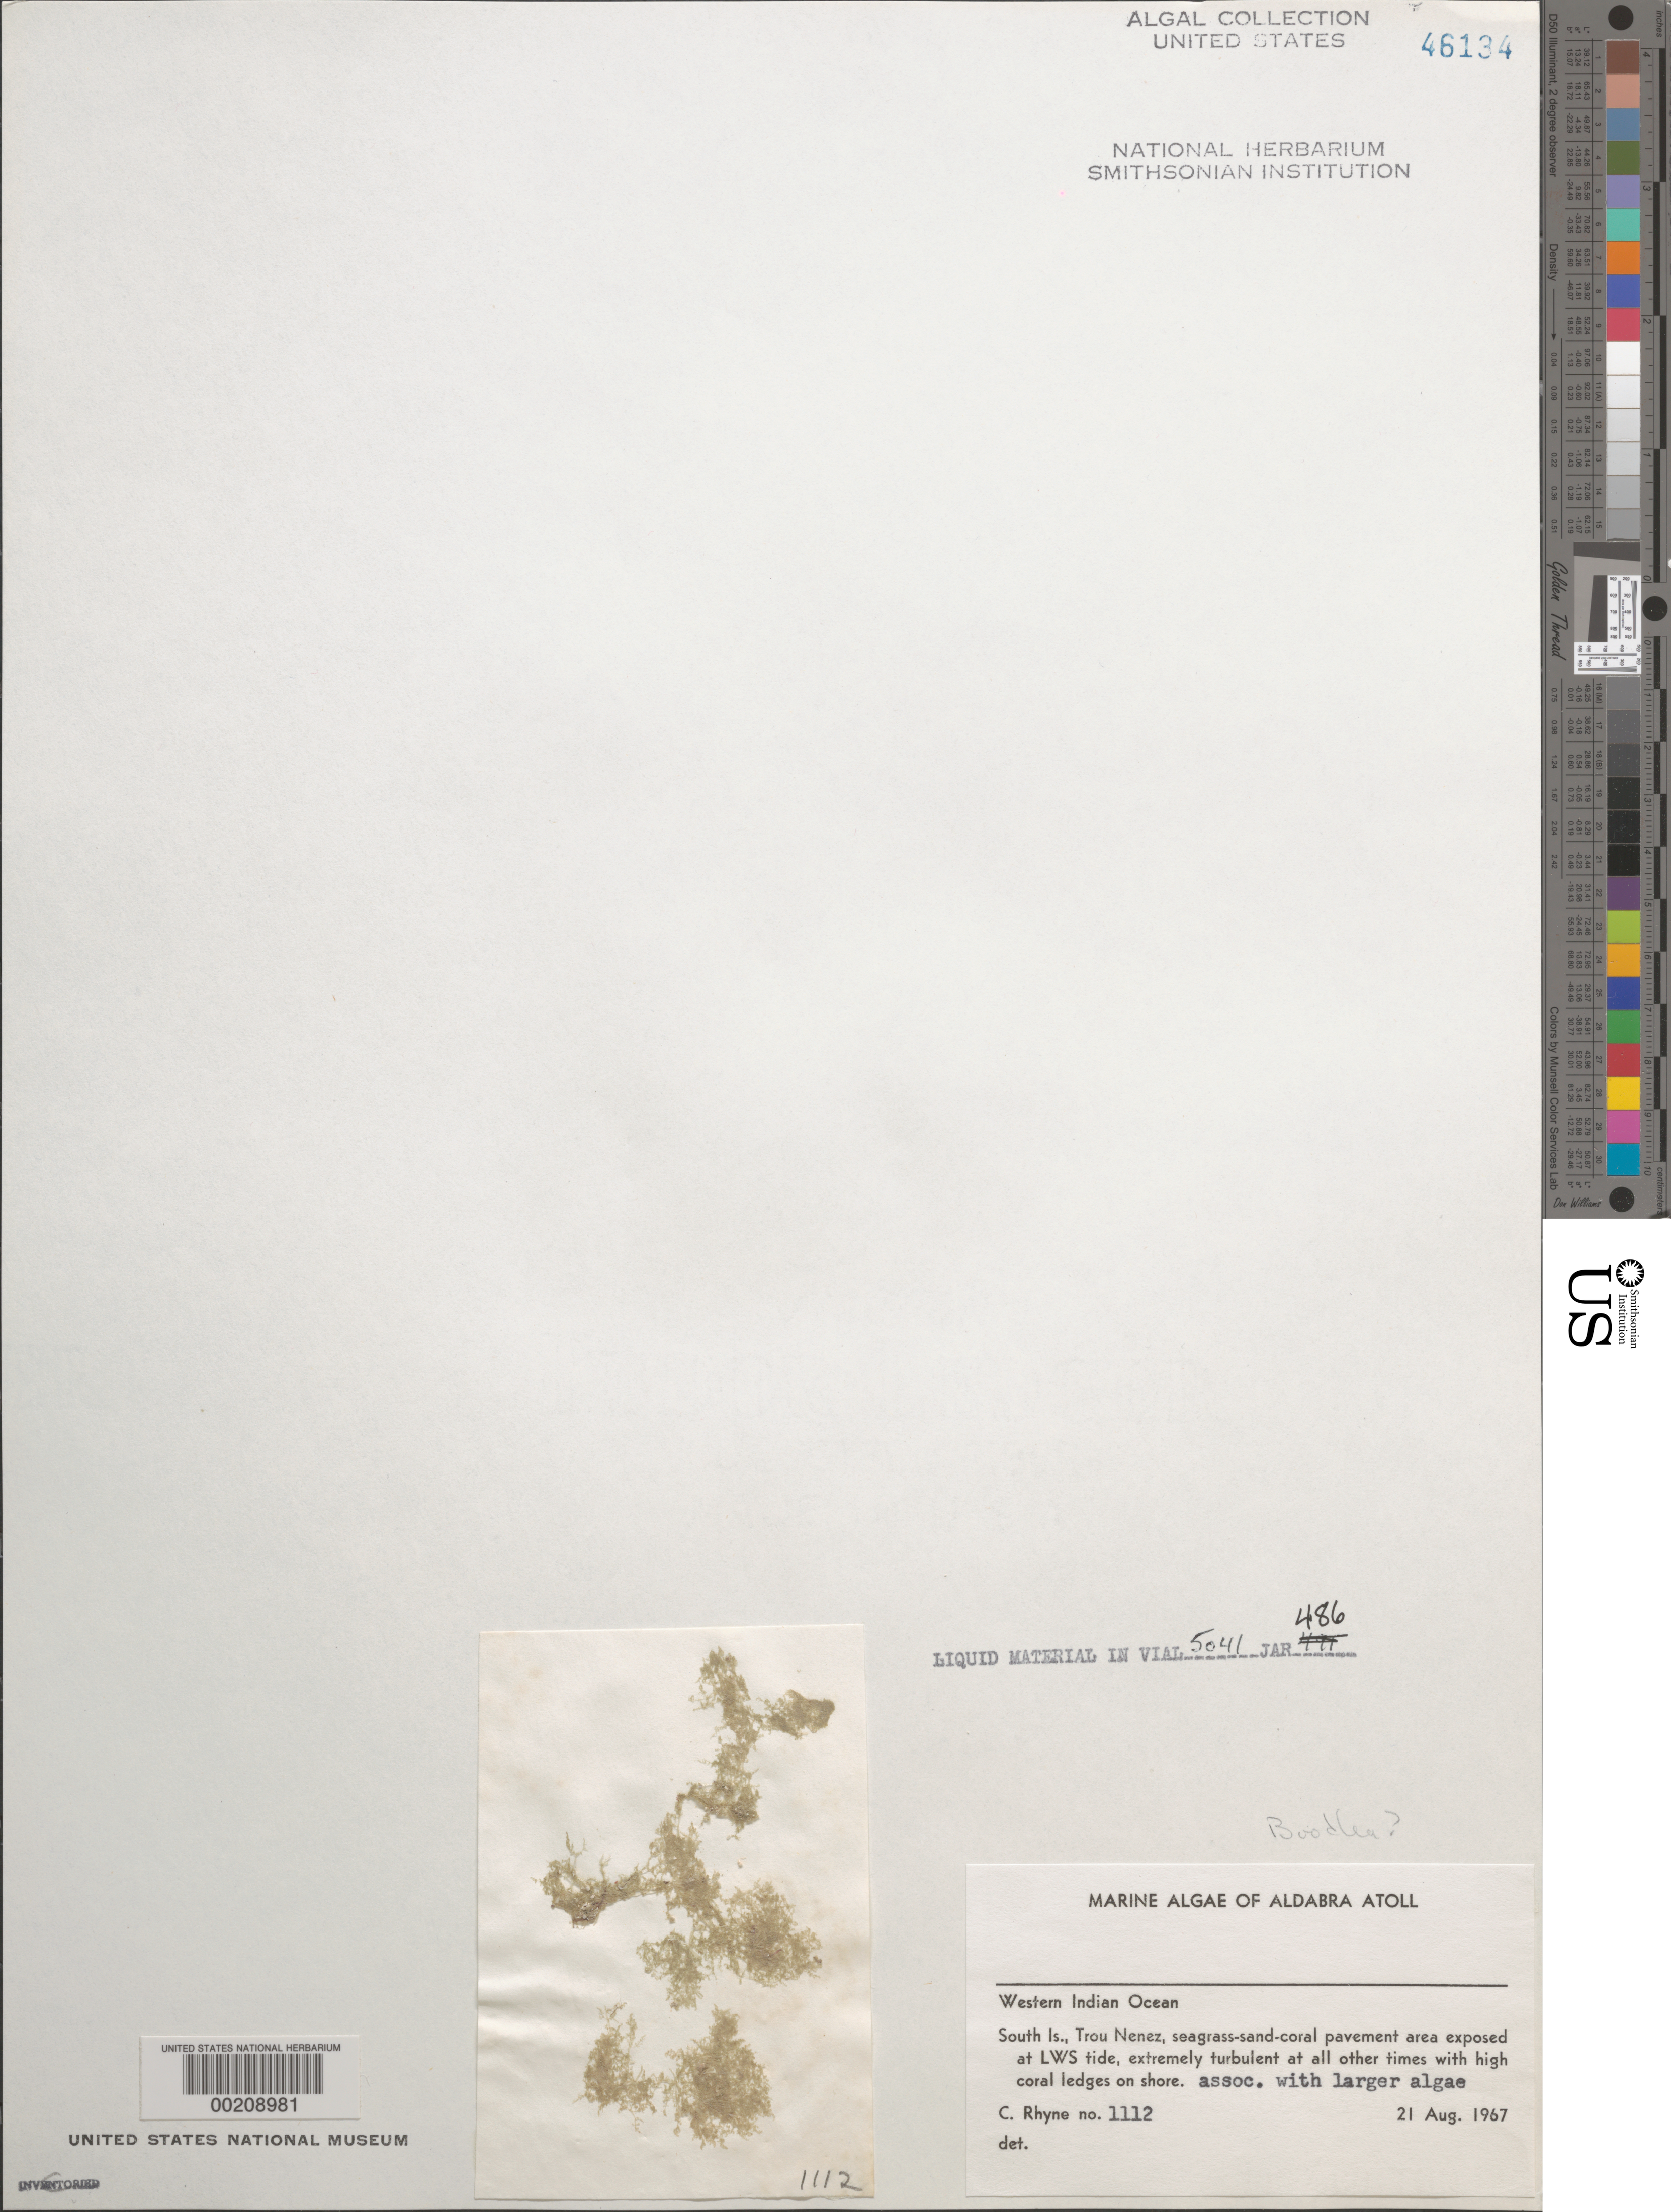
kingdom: Plantae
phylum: Chlorophyta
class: Ulvophyceae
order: Siphonocladales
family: Boodleaceae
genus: Boodlea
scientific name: Boodlea sp.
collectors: C. Rhyne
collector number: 1112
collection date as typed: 21 Aug 1967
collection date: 1967-08-21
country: Seychelles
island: Aldabra Atoll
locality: Trou Nenez, South Islet.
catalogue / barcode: US 46134